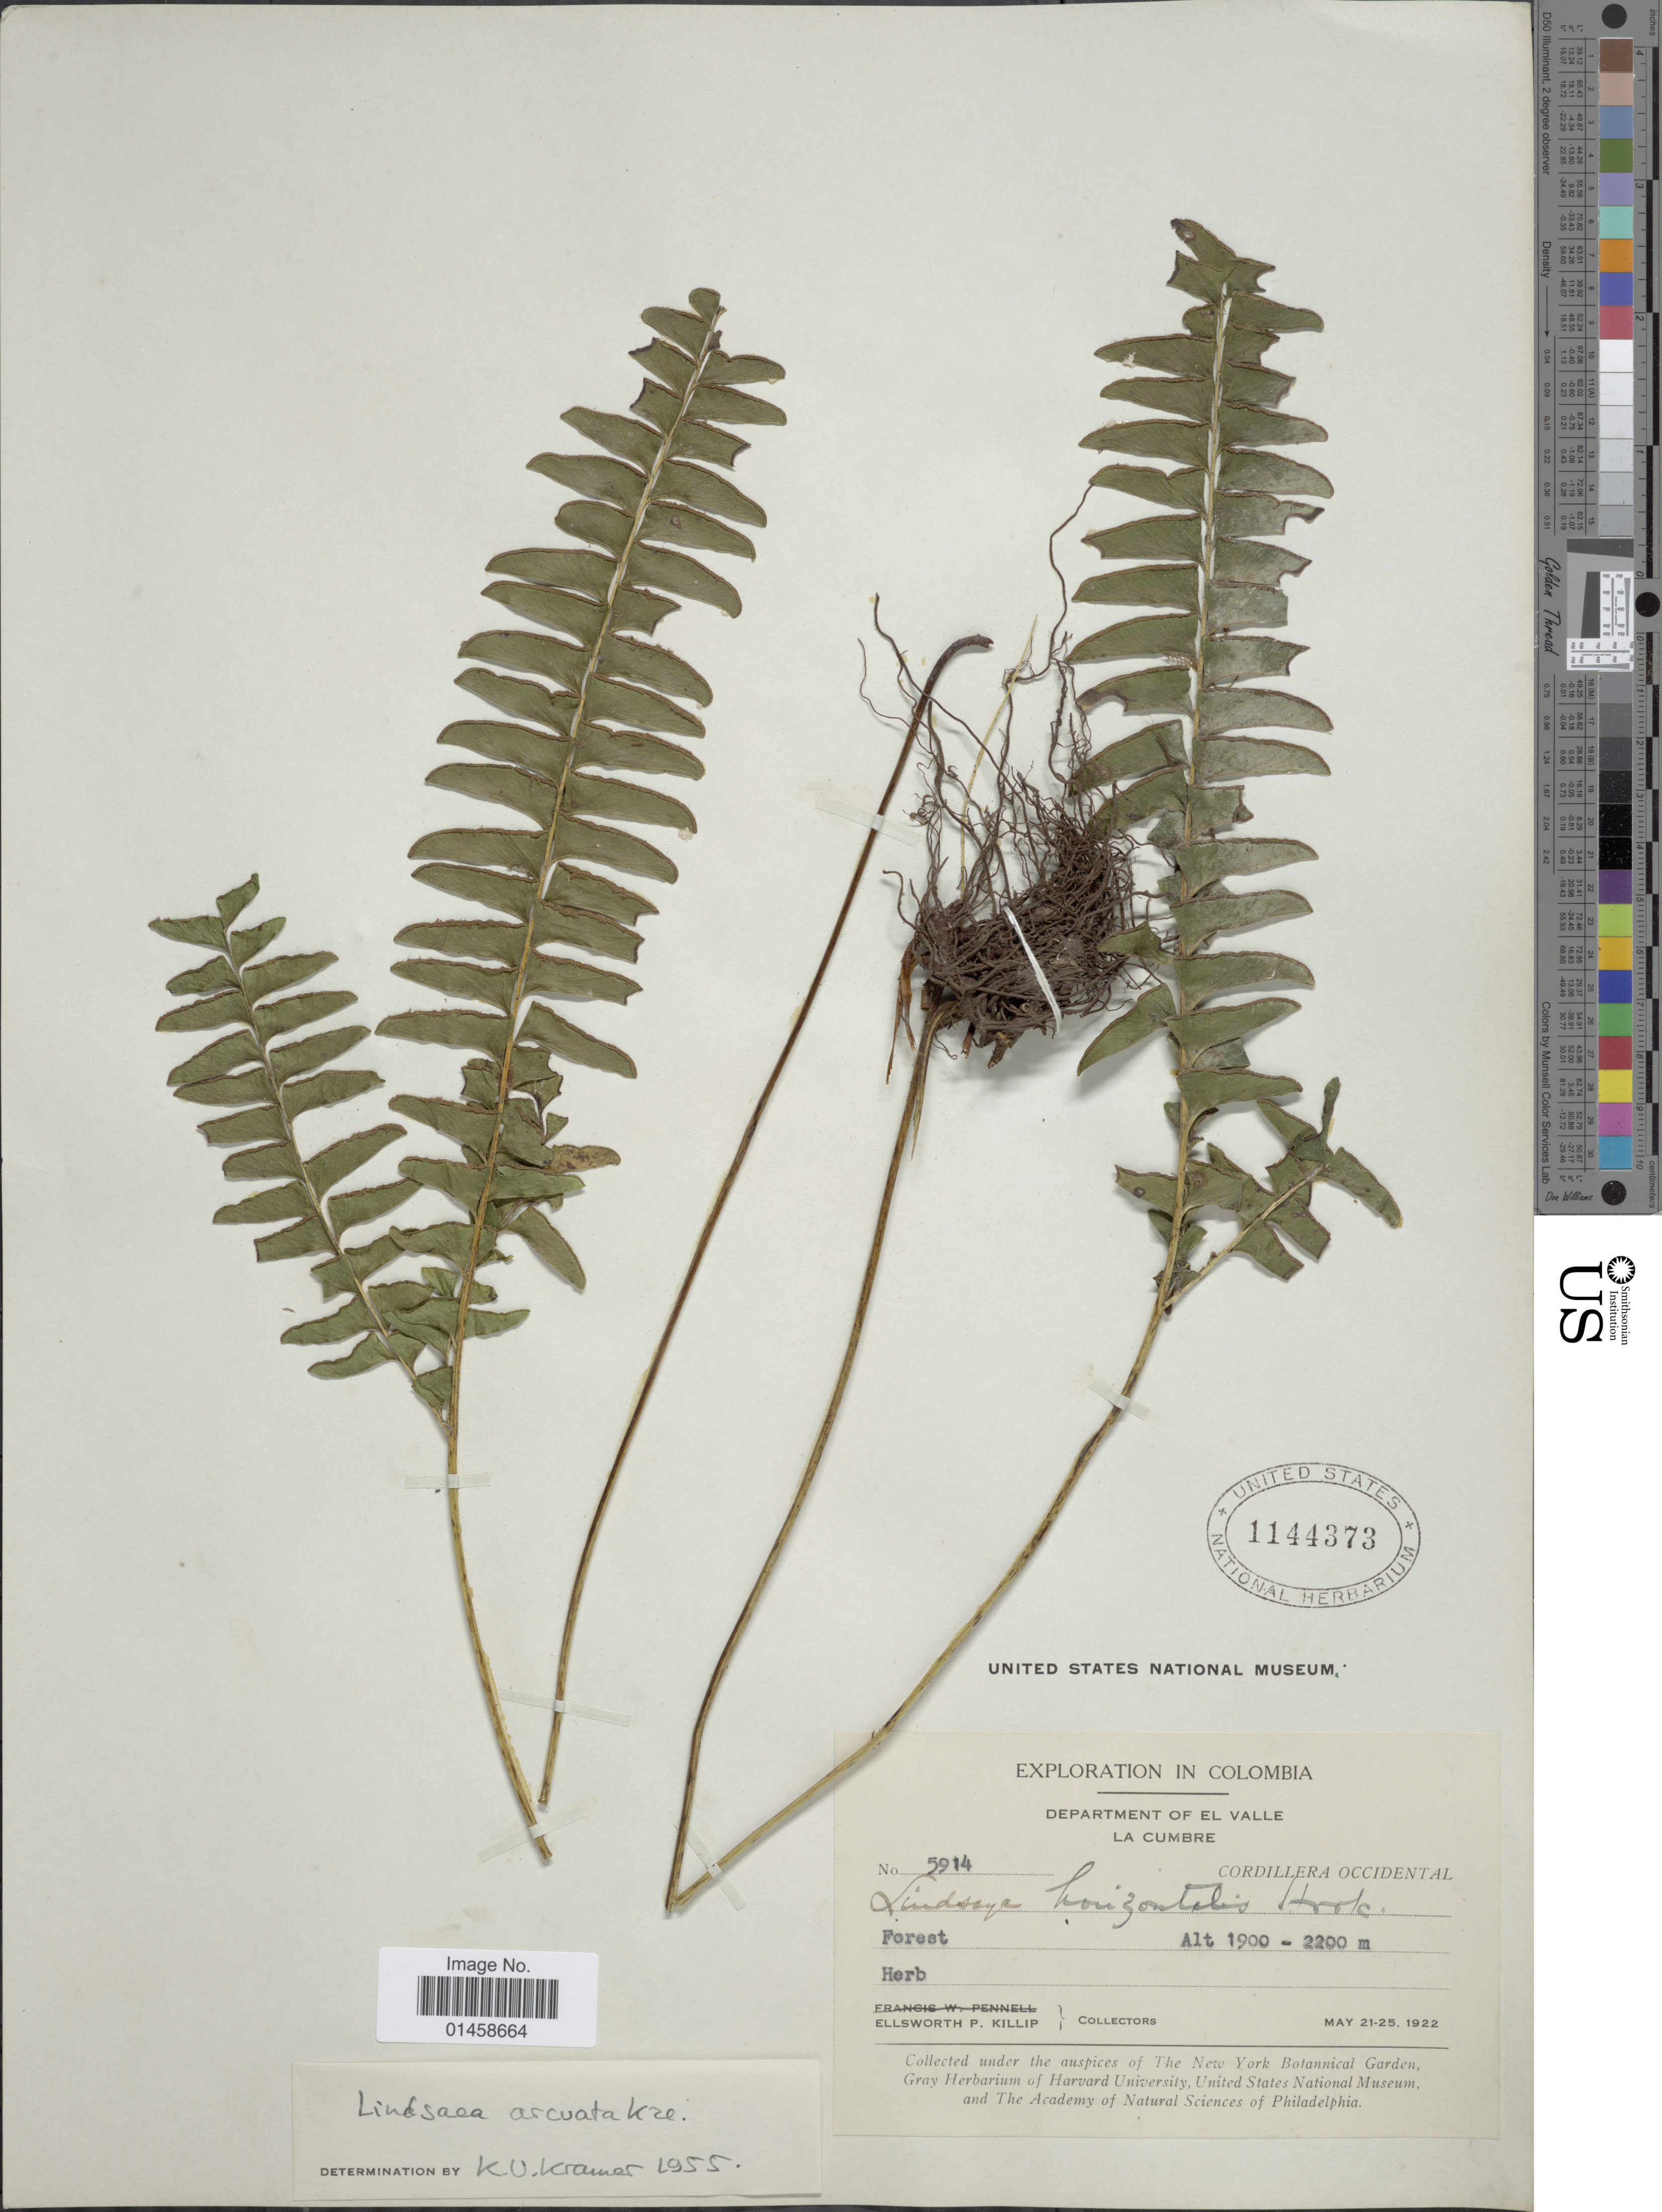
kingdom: Plantae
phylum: Tracheophyta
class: Polypodiopsida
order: Polypodiales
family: Lindsaeaceae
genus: Lindsaea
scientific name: Lindsaea arcuata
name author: Kunze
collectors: E. P. Killip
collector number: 5914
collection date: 1922-05-21/1922-05-25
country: Colombia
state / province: Valle del Cauca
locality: El Valle, La Cumbre, Cordillera Occidental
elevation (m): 1900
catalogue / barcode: US 1144373